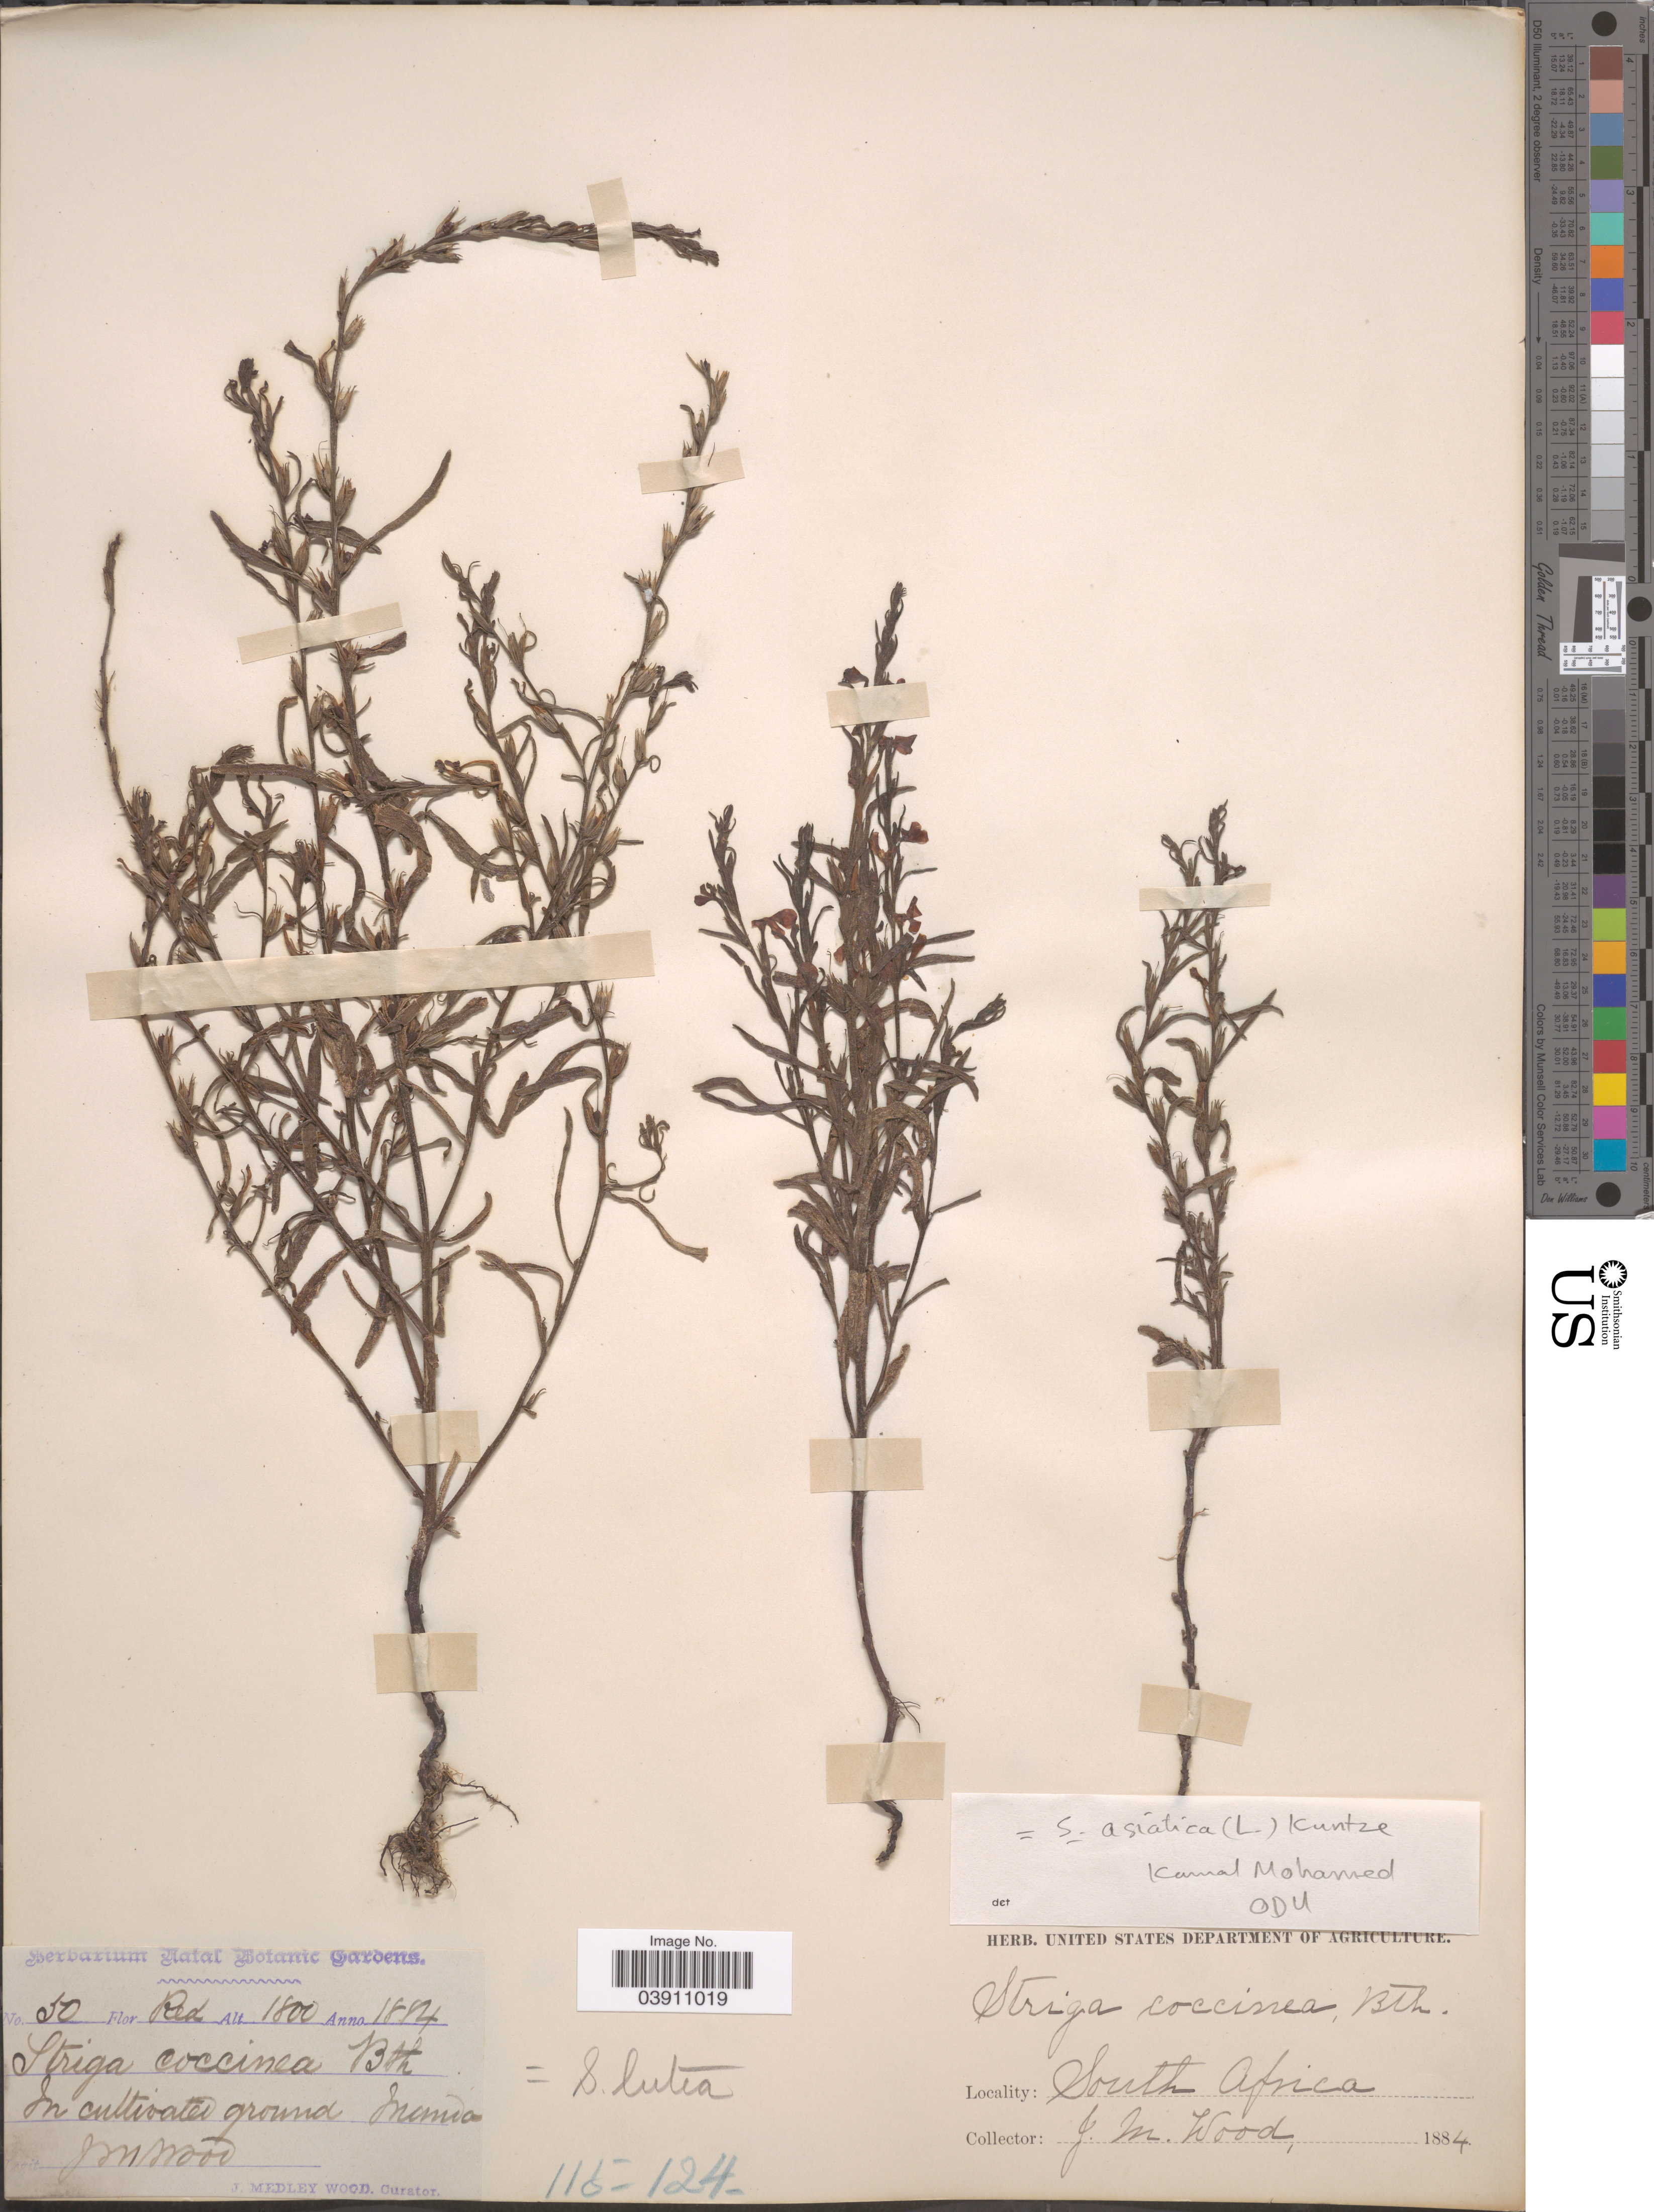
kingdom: Plantae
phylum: Tracheophyta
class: Magnoliopsida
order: Lamiales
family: Orobanchaceae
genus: Striga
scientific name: Striga lutea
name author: Lour.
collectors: J. Medley Wood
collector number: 50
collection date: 1884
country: South Africa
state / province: KwaZulu-Natal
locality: In cultivated ground Inanda.